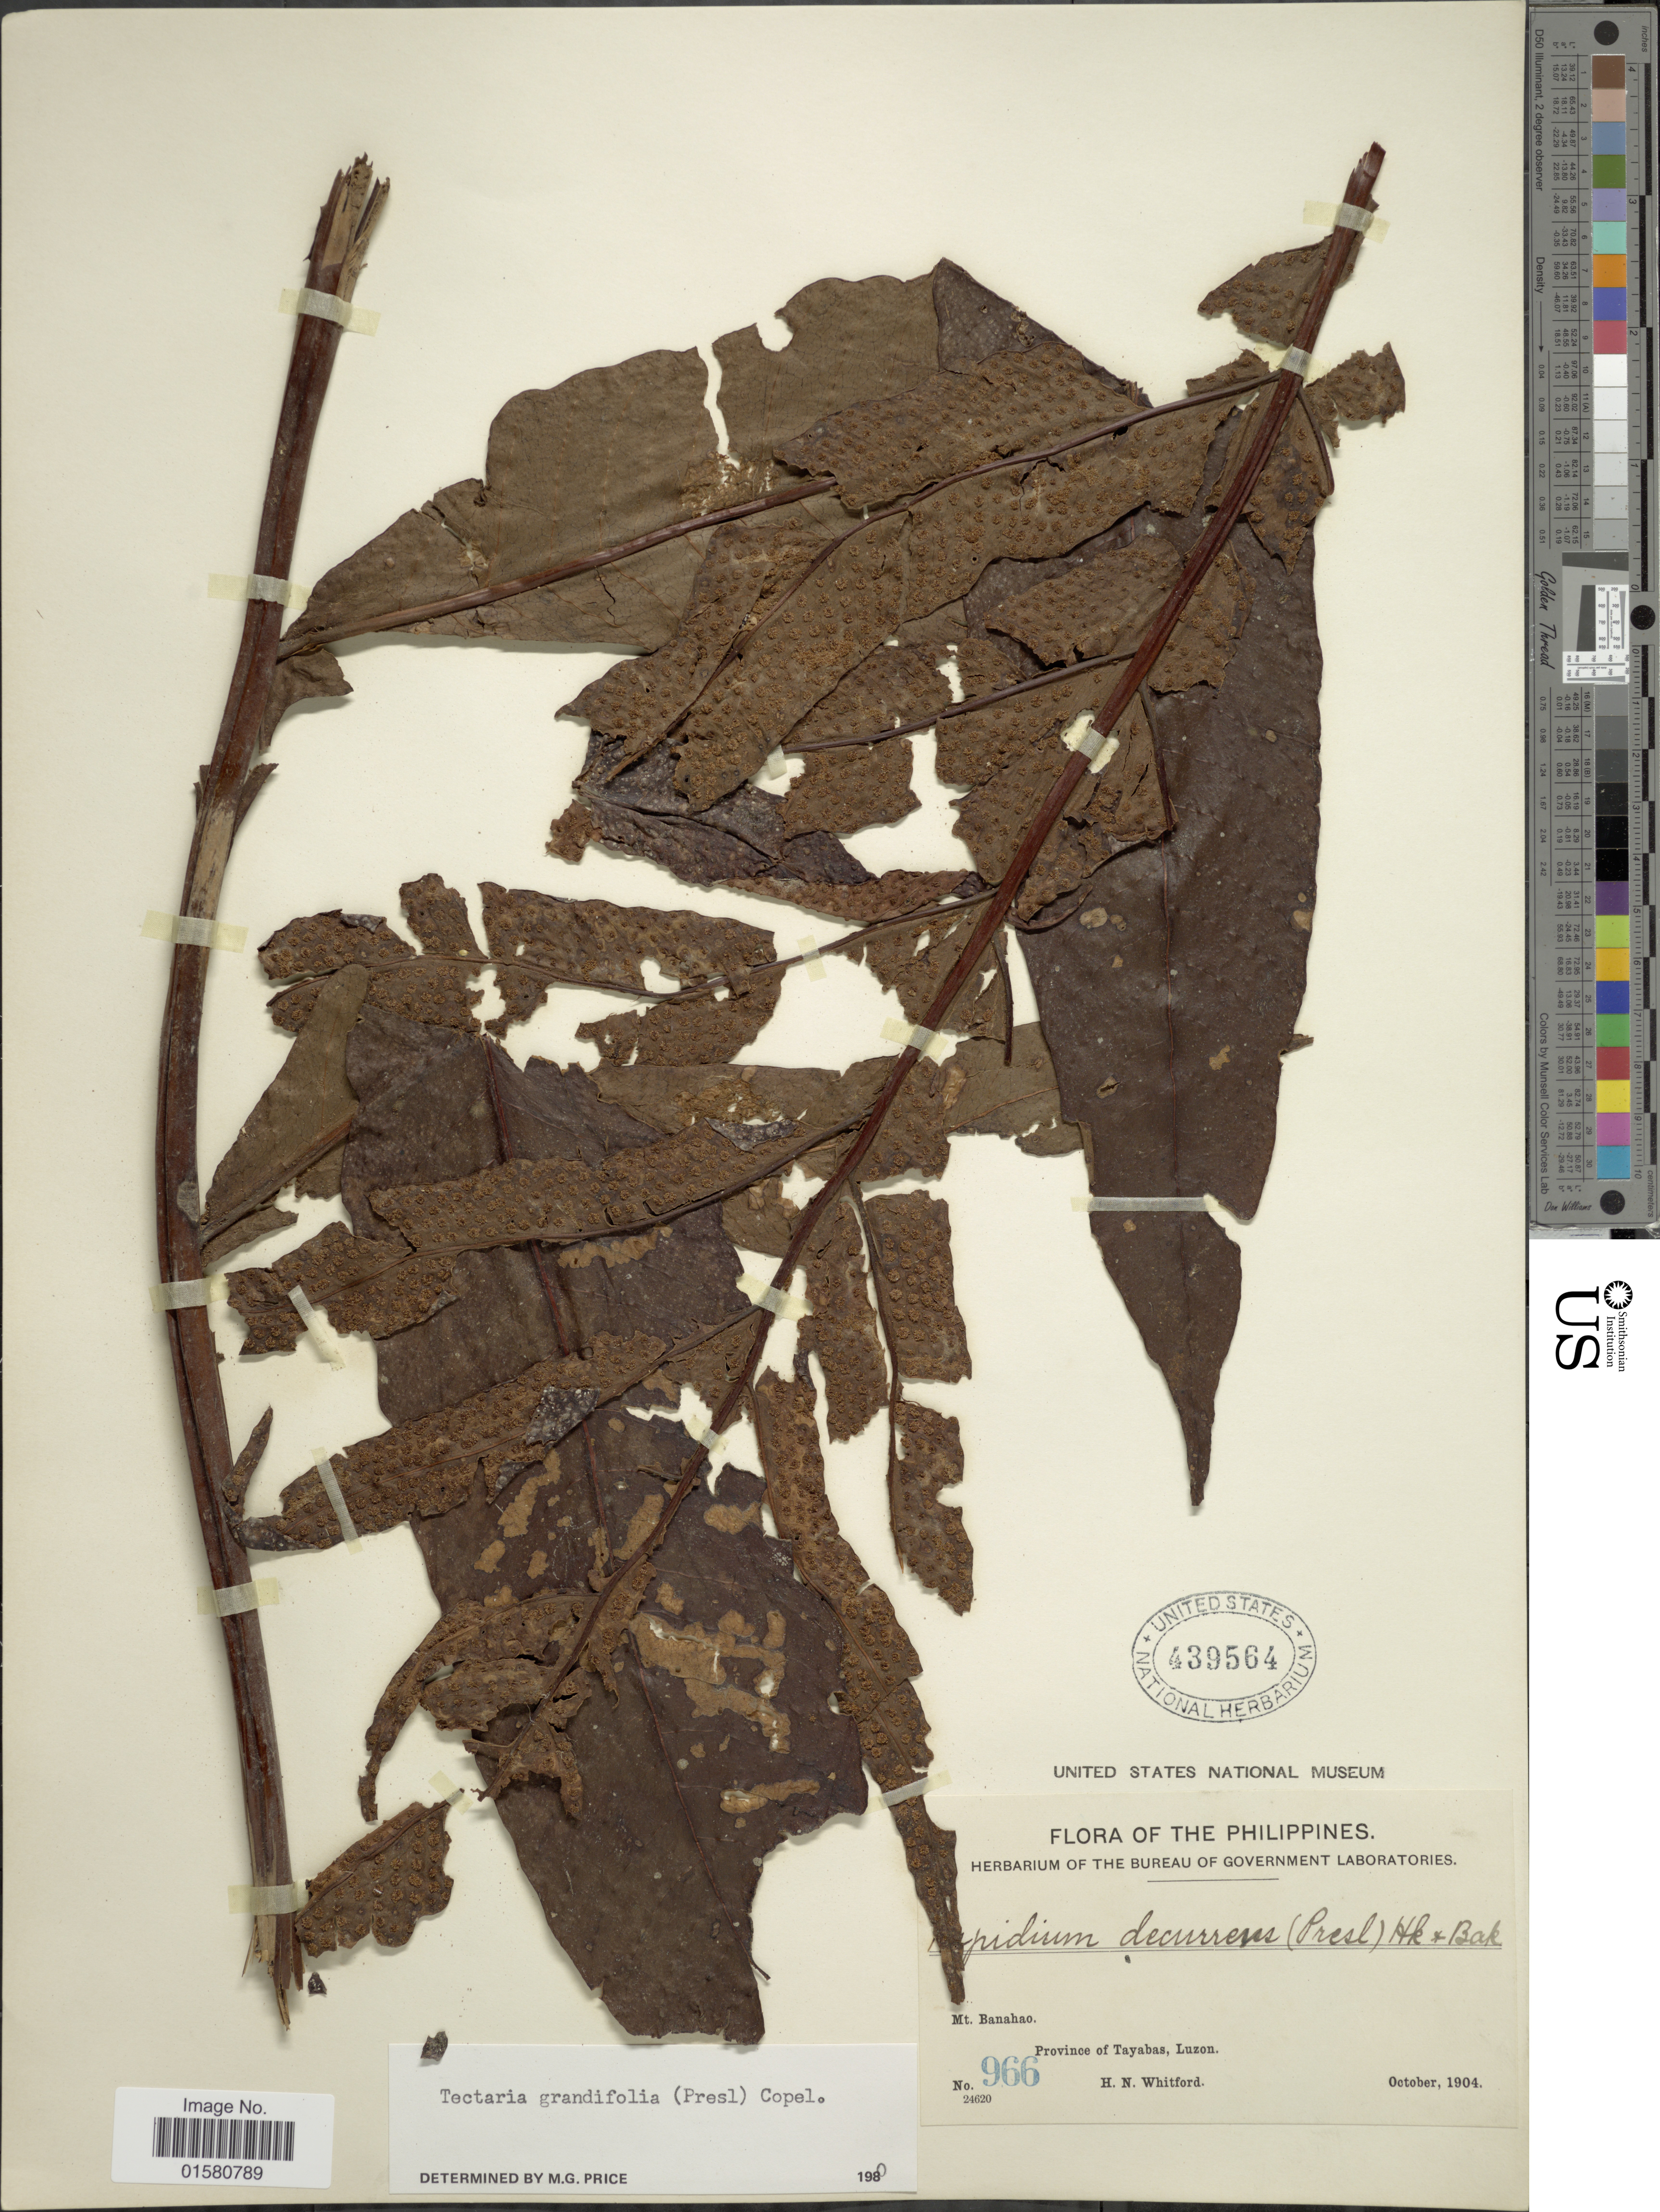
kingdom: Plantae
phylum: Tracheophyta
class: Polypodiopsida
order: Polypodiales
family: Tectariaceae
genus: Tectaria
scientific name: Tectaria crenata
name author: Cav.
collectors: H. N. Whitford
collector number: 966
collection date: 1904-10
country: Philippines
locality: Mt. Banahao, Province of Tayabas, Luzon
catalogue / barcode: US 439564